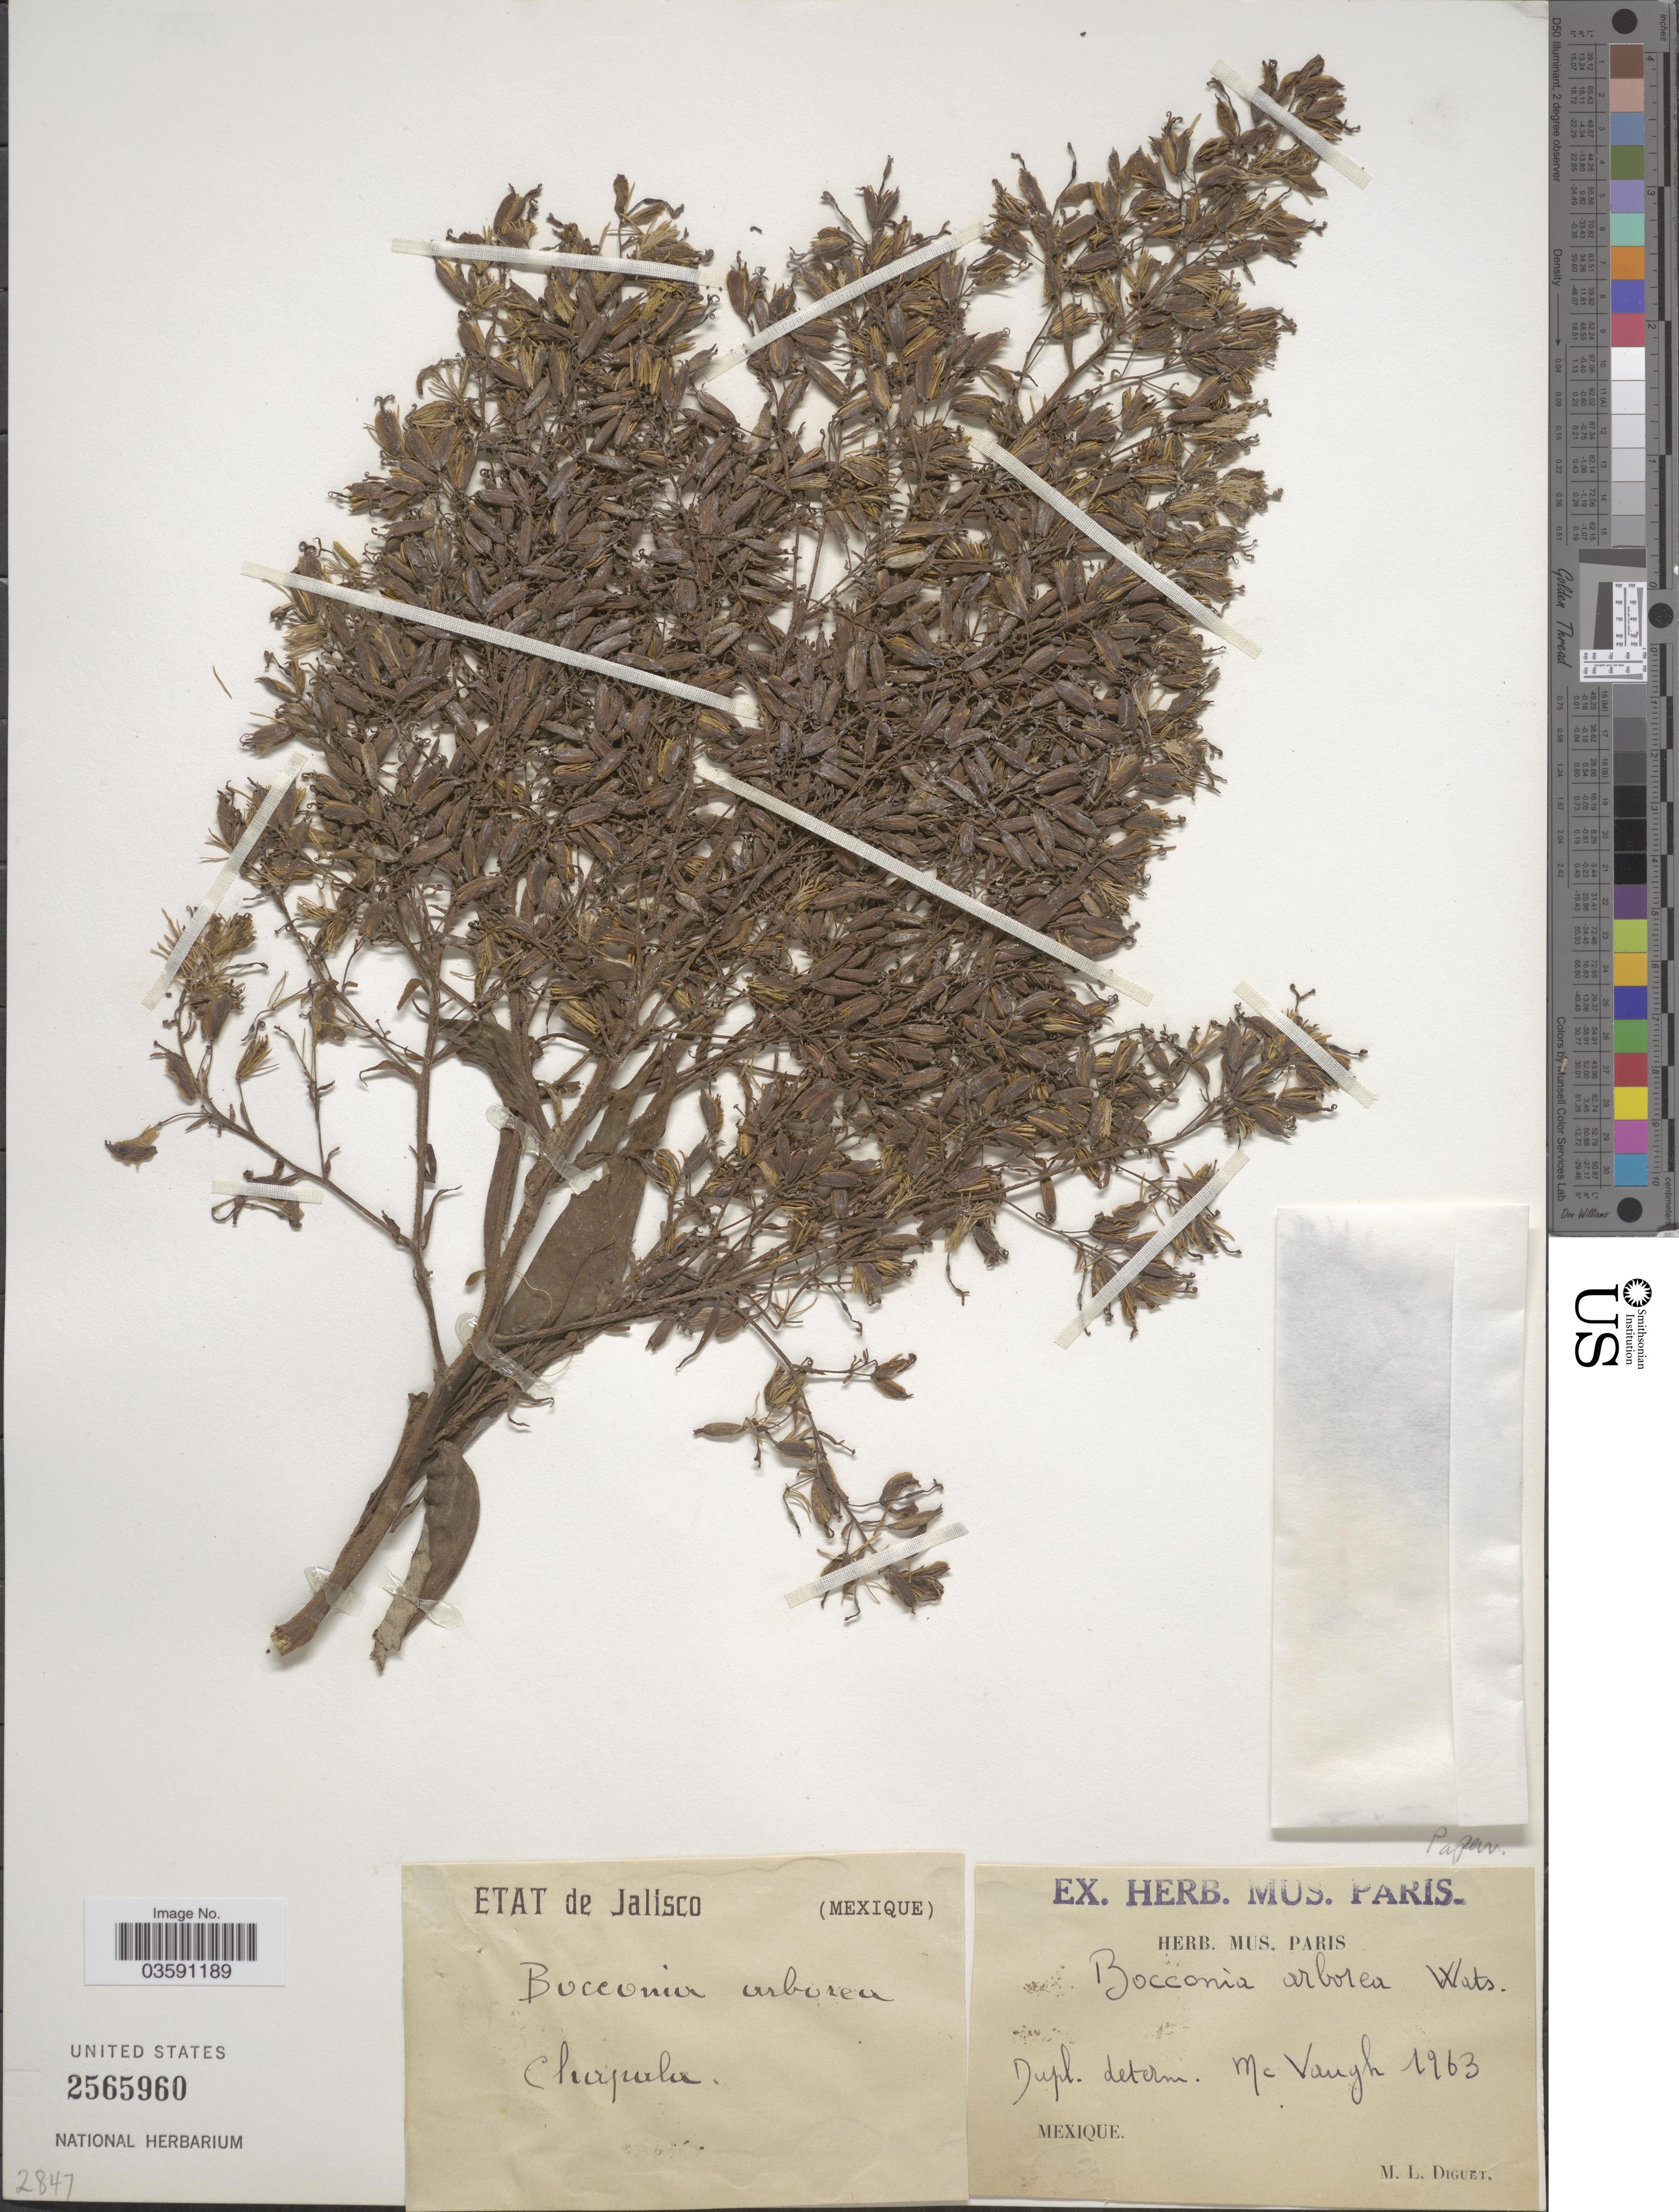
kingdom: Plantae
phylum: Tracheophyta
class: Magnoliopsida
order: Ranunculales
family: Papaveraceae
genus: Bocconia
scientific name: Bocconia arborea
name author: S. Watson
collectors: M. L. Diguet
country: Mexico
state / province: Jalisco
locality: Chapala.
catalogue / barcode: US 2565960